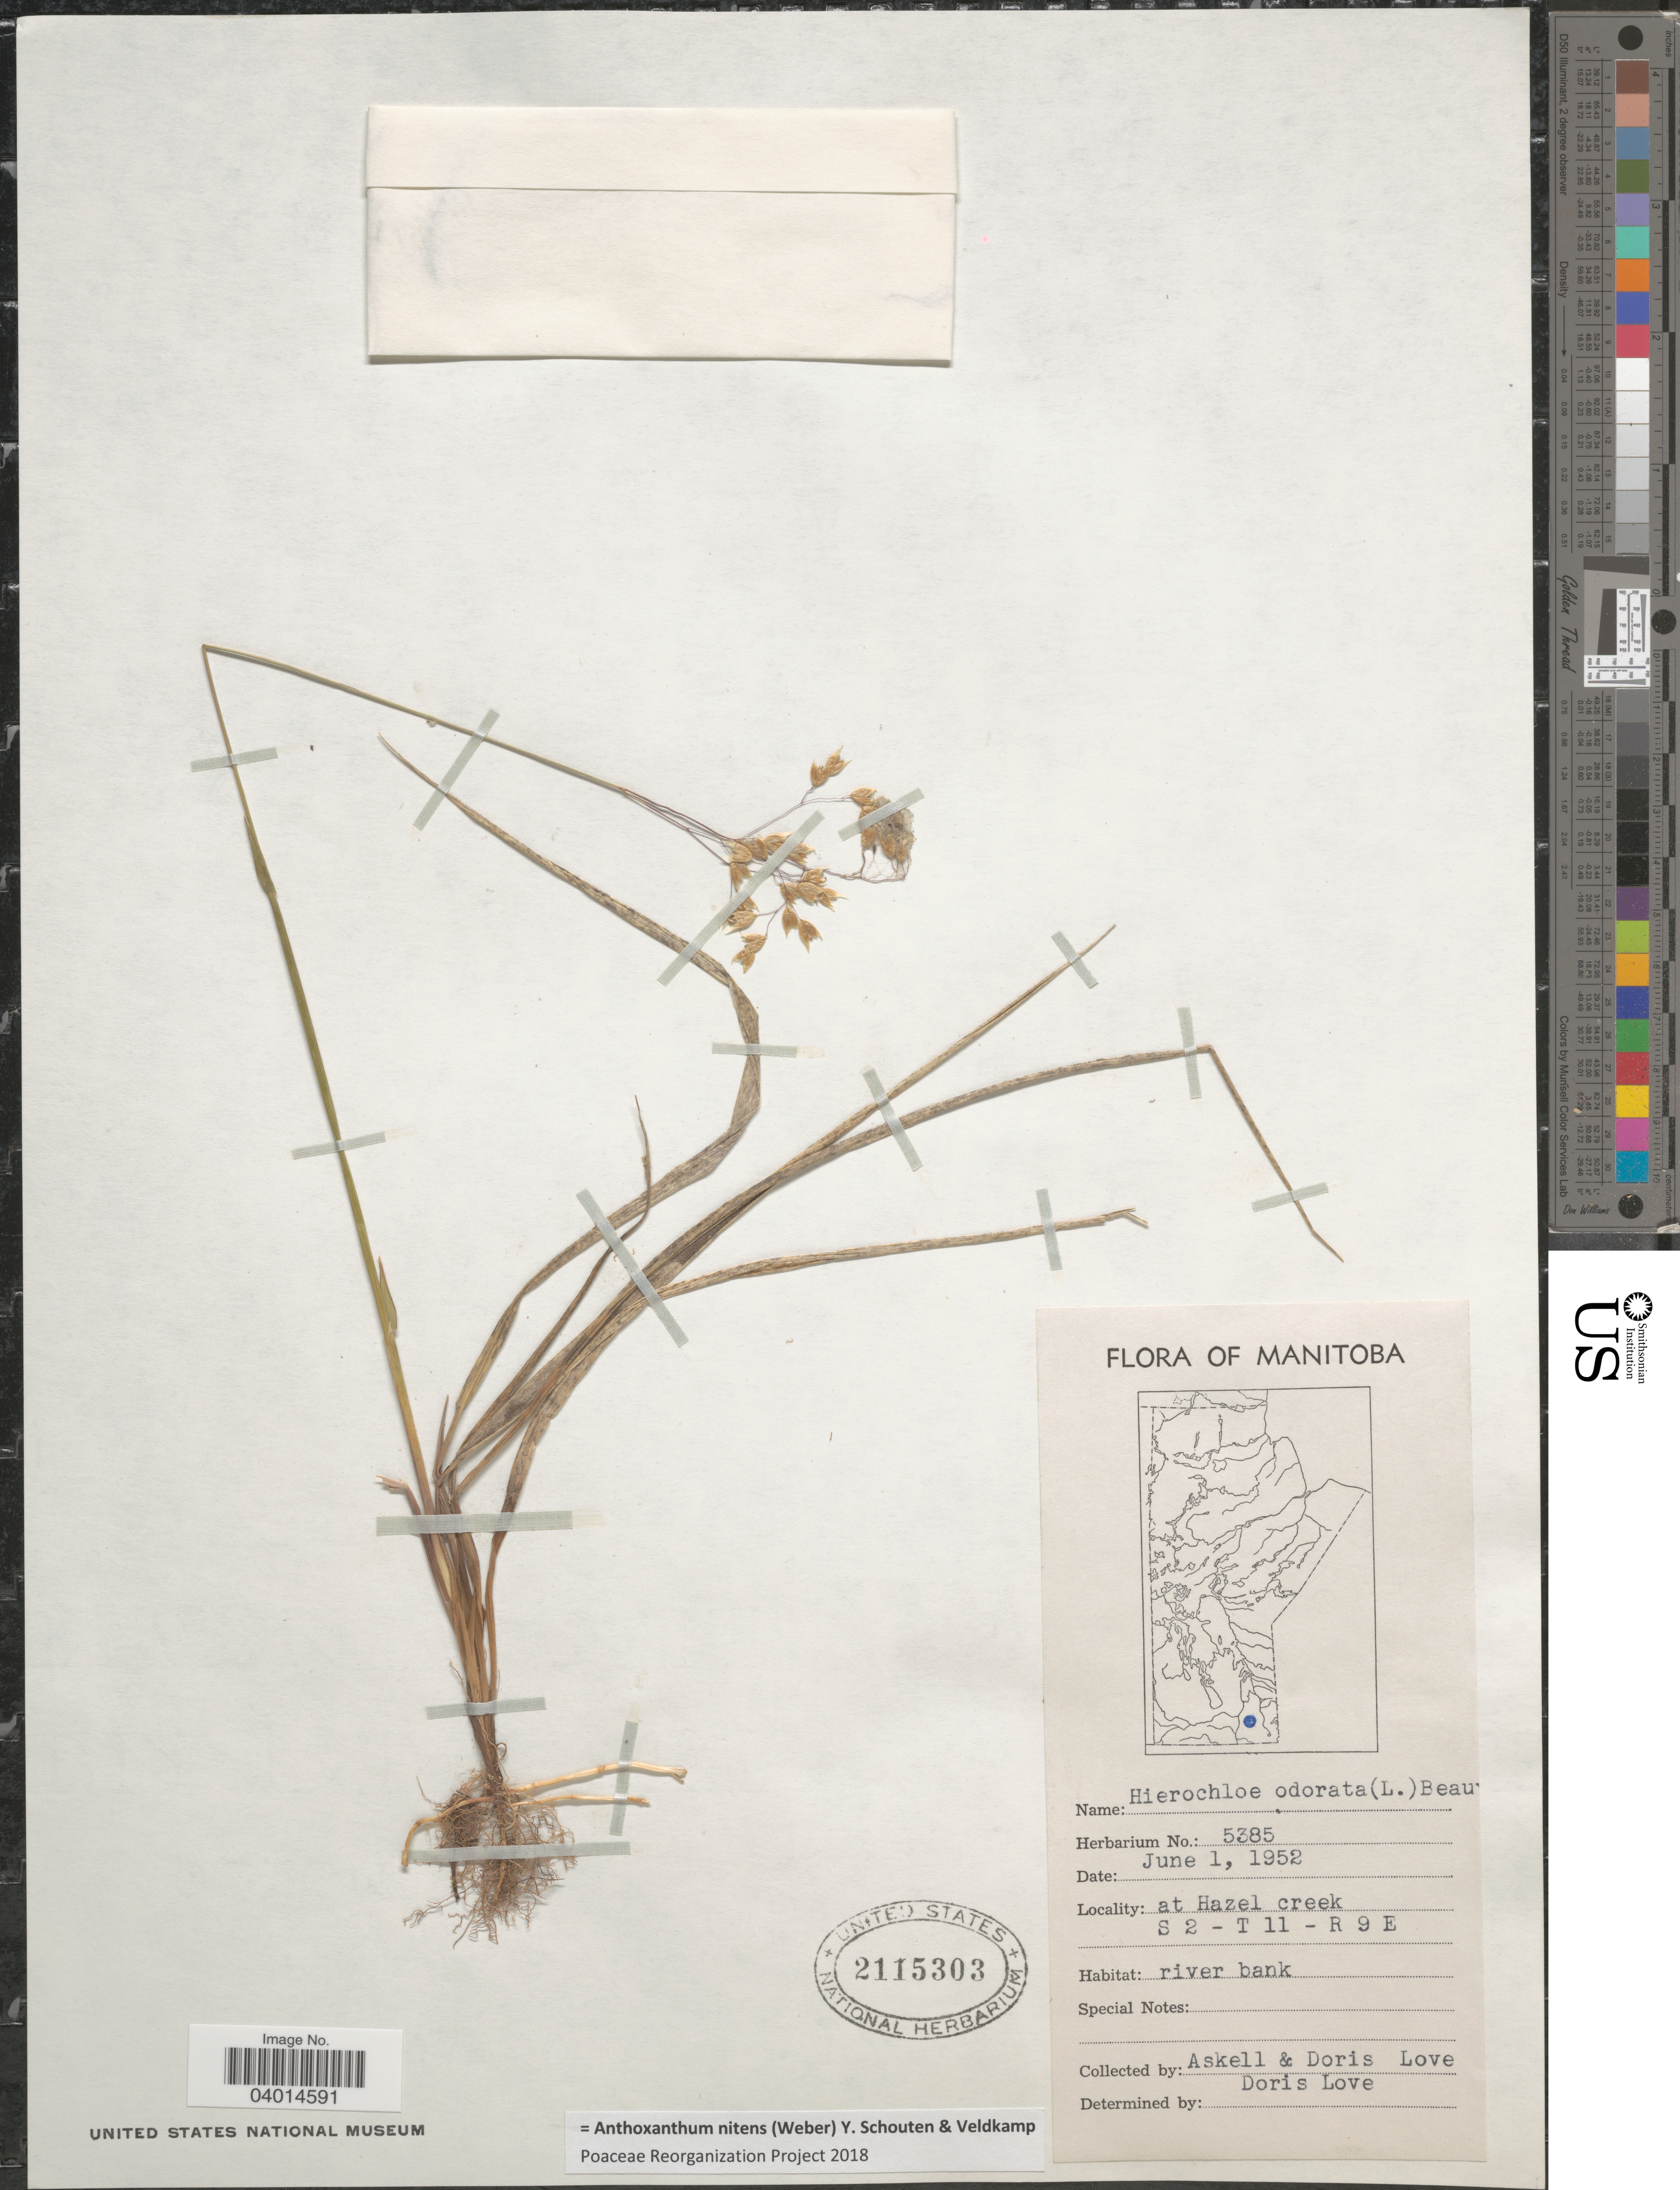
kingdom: Plantae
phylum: Tracheophyta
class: Liliopsida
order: Poales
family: Poaceae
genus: Anthoxanthum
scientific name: Anthoxanthum nitens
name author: (G.H. Weber) R.T.A. Schouten & Veldkamp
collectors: Á. Löve & D. Löve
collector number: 5385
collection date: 1952-06-01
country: Canada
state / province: Manitoba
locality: At Hazel creek. S2- T11-R9E.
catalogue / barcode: US 2115303